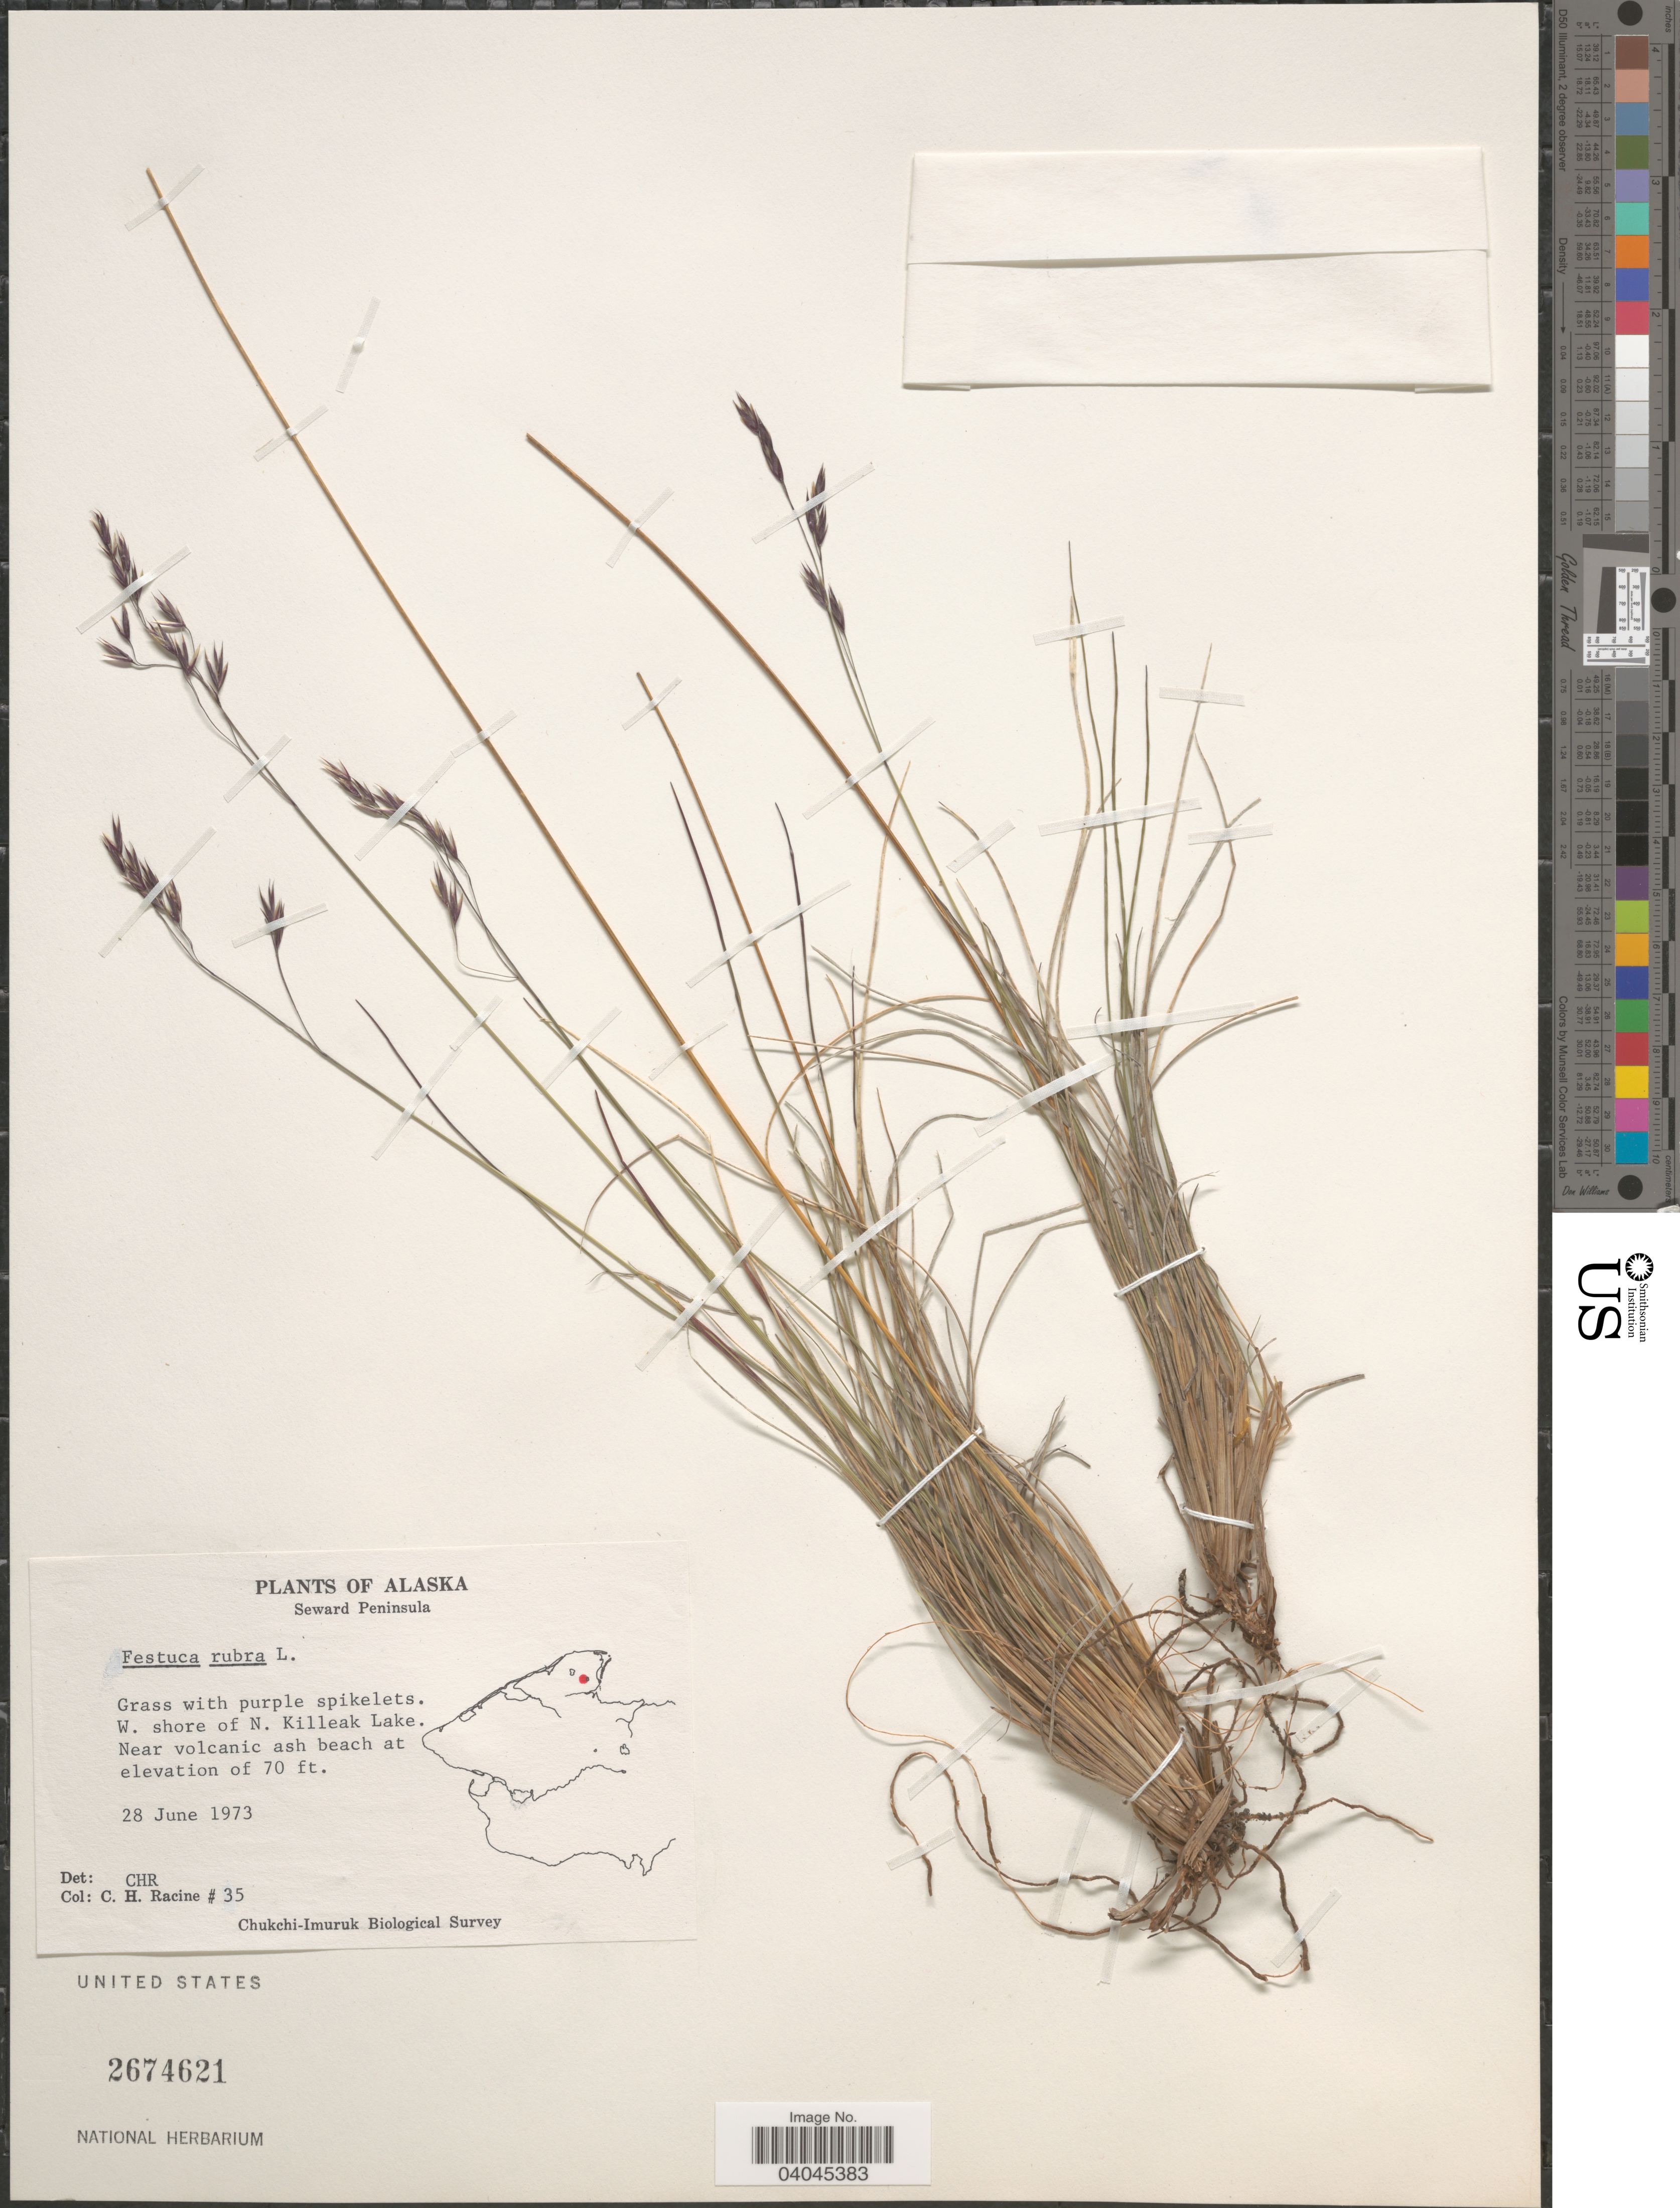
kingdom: Plantae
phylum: Tracheophyta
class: Liliopsida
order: Poales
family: Poaceae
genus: Festuca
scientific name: Festuca rubra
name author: L.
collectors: C. Racine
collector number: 35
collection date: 1973-06-28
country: United States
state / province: Alaska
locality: Seward Peninsula. W. shore of N. Killeak Lake. Near volcanic ash beach.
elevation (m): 21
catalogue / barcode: US 2674621